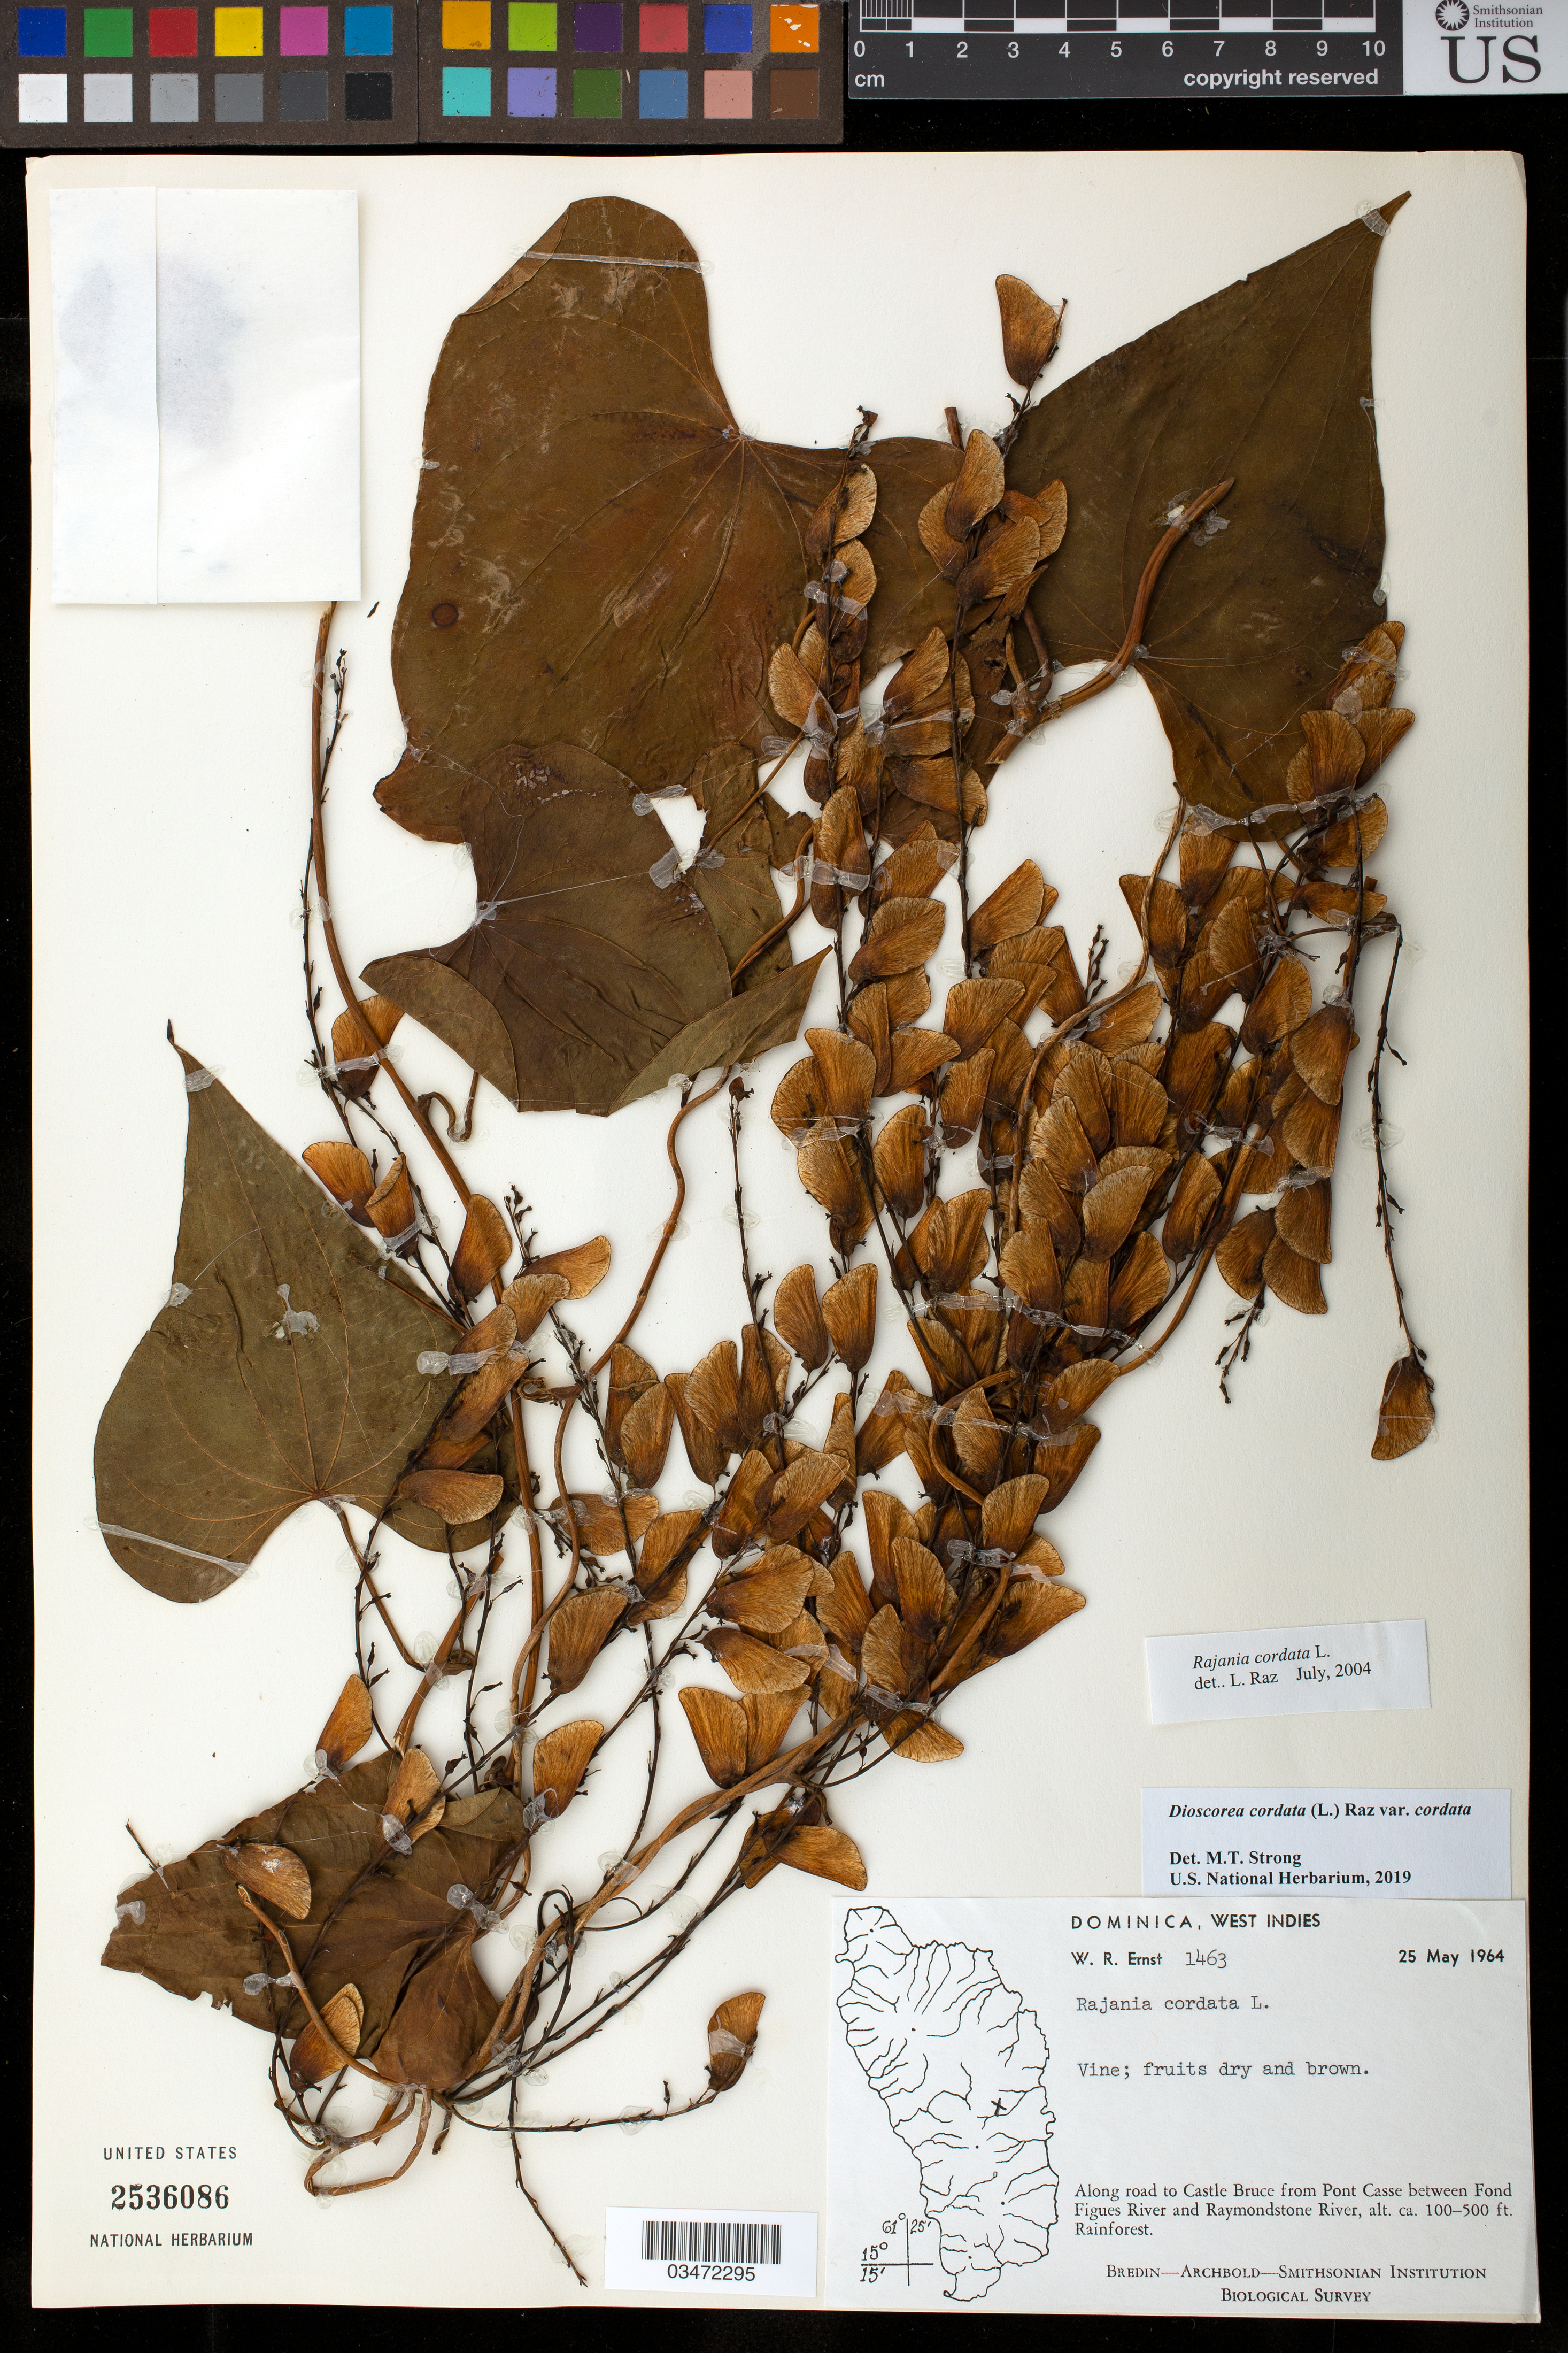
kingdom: Plantae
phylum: Tracheophyta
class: Liliopsida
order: Dioscoreales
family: Dioscoreaceae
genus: Dioscorea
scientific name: Dioscorea cordata var. cordata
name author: (L.) Raz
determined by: Strong, M. T., (US), Smithsonian Institution - National Museum of Natural History (UNITED STATES)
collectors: W. R. Ernst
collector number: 1463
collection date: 1964-05-25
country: Dominica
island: Dominica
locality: Road to Castle Bruce from Pont Casse, between Fond Figues River and Raymondstone River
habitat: Rainforest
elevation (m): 30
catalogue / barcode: US 2536086